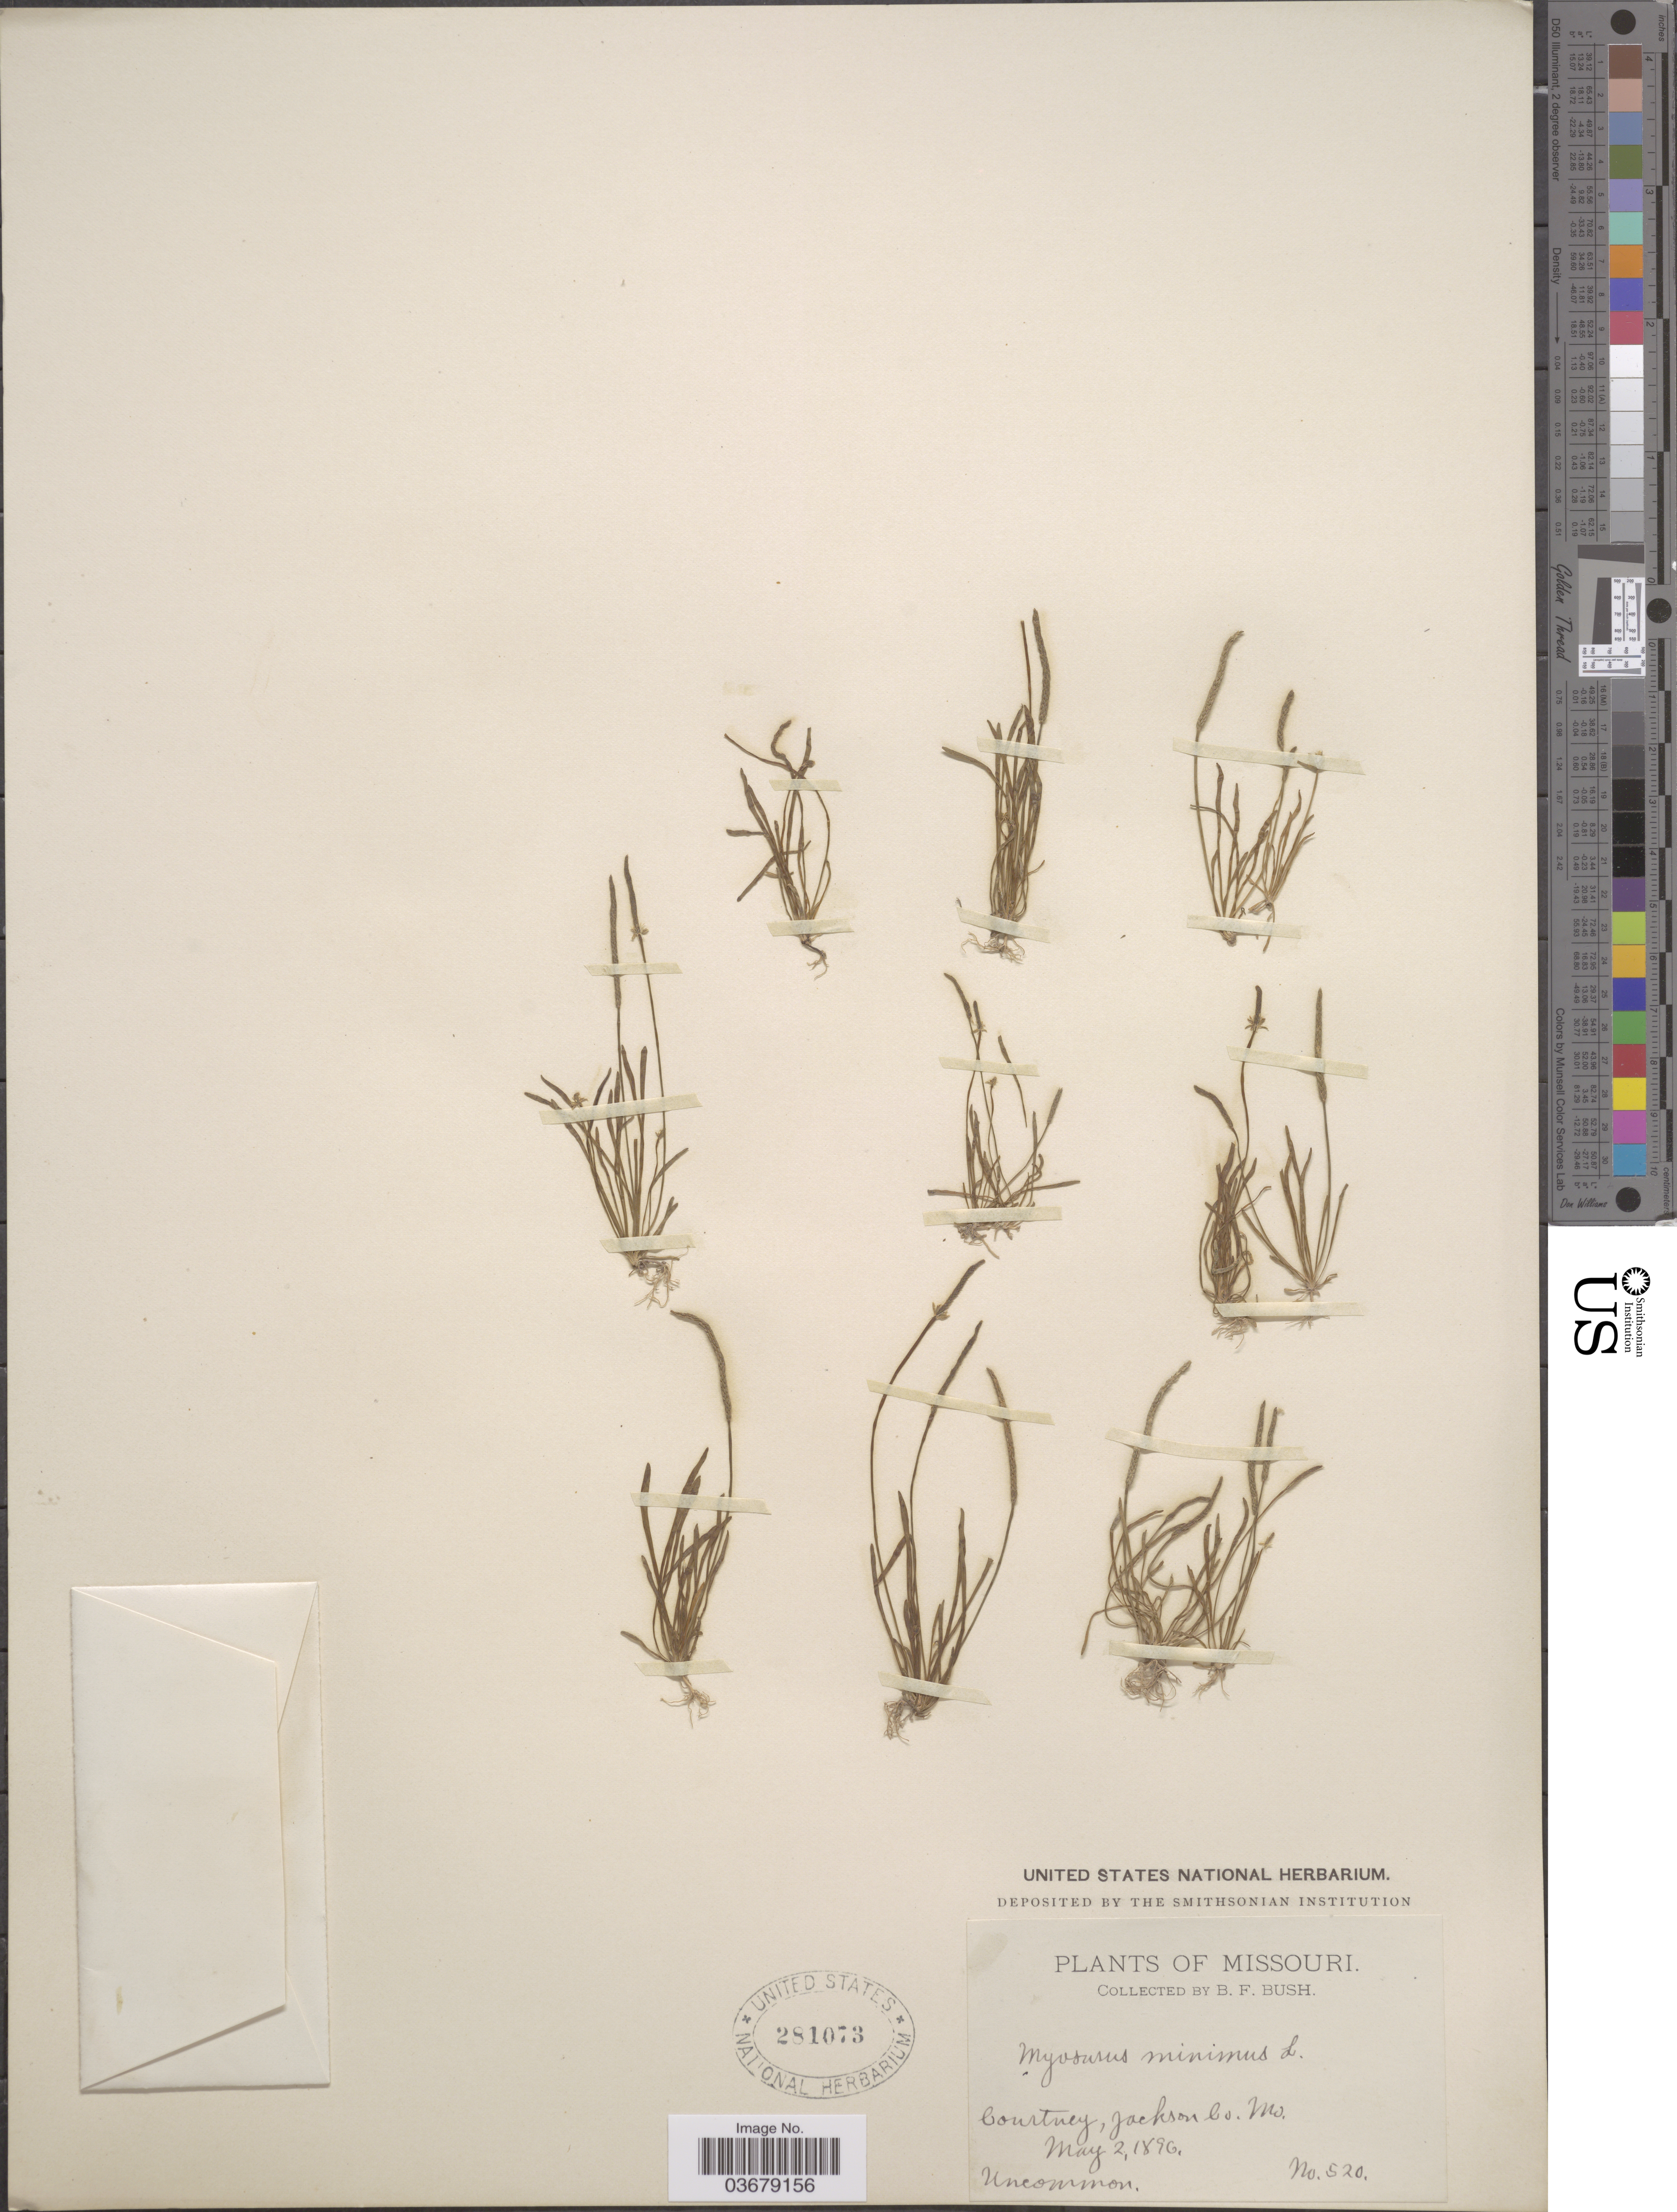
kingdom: Plantae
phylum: Tracheophyta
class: Magnoliopsida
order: Ranunculales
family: Ranunculaceae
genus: Myosurus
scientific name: Myosurus minimus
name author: L.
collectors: B. F. Bush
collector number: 520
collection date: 1896-05-02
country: United States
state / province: Missouri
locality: Courtney, Jackson Co.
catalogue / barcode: US 281073